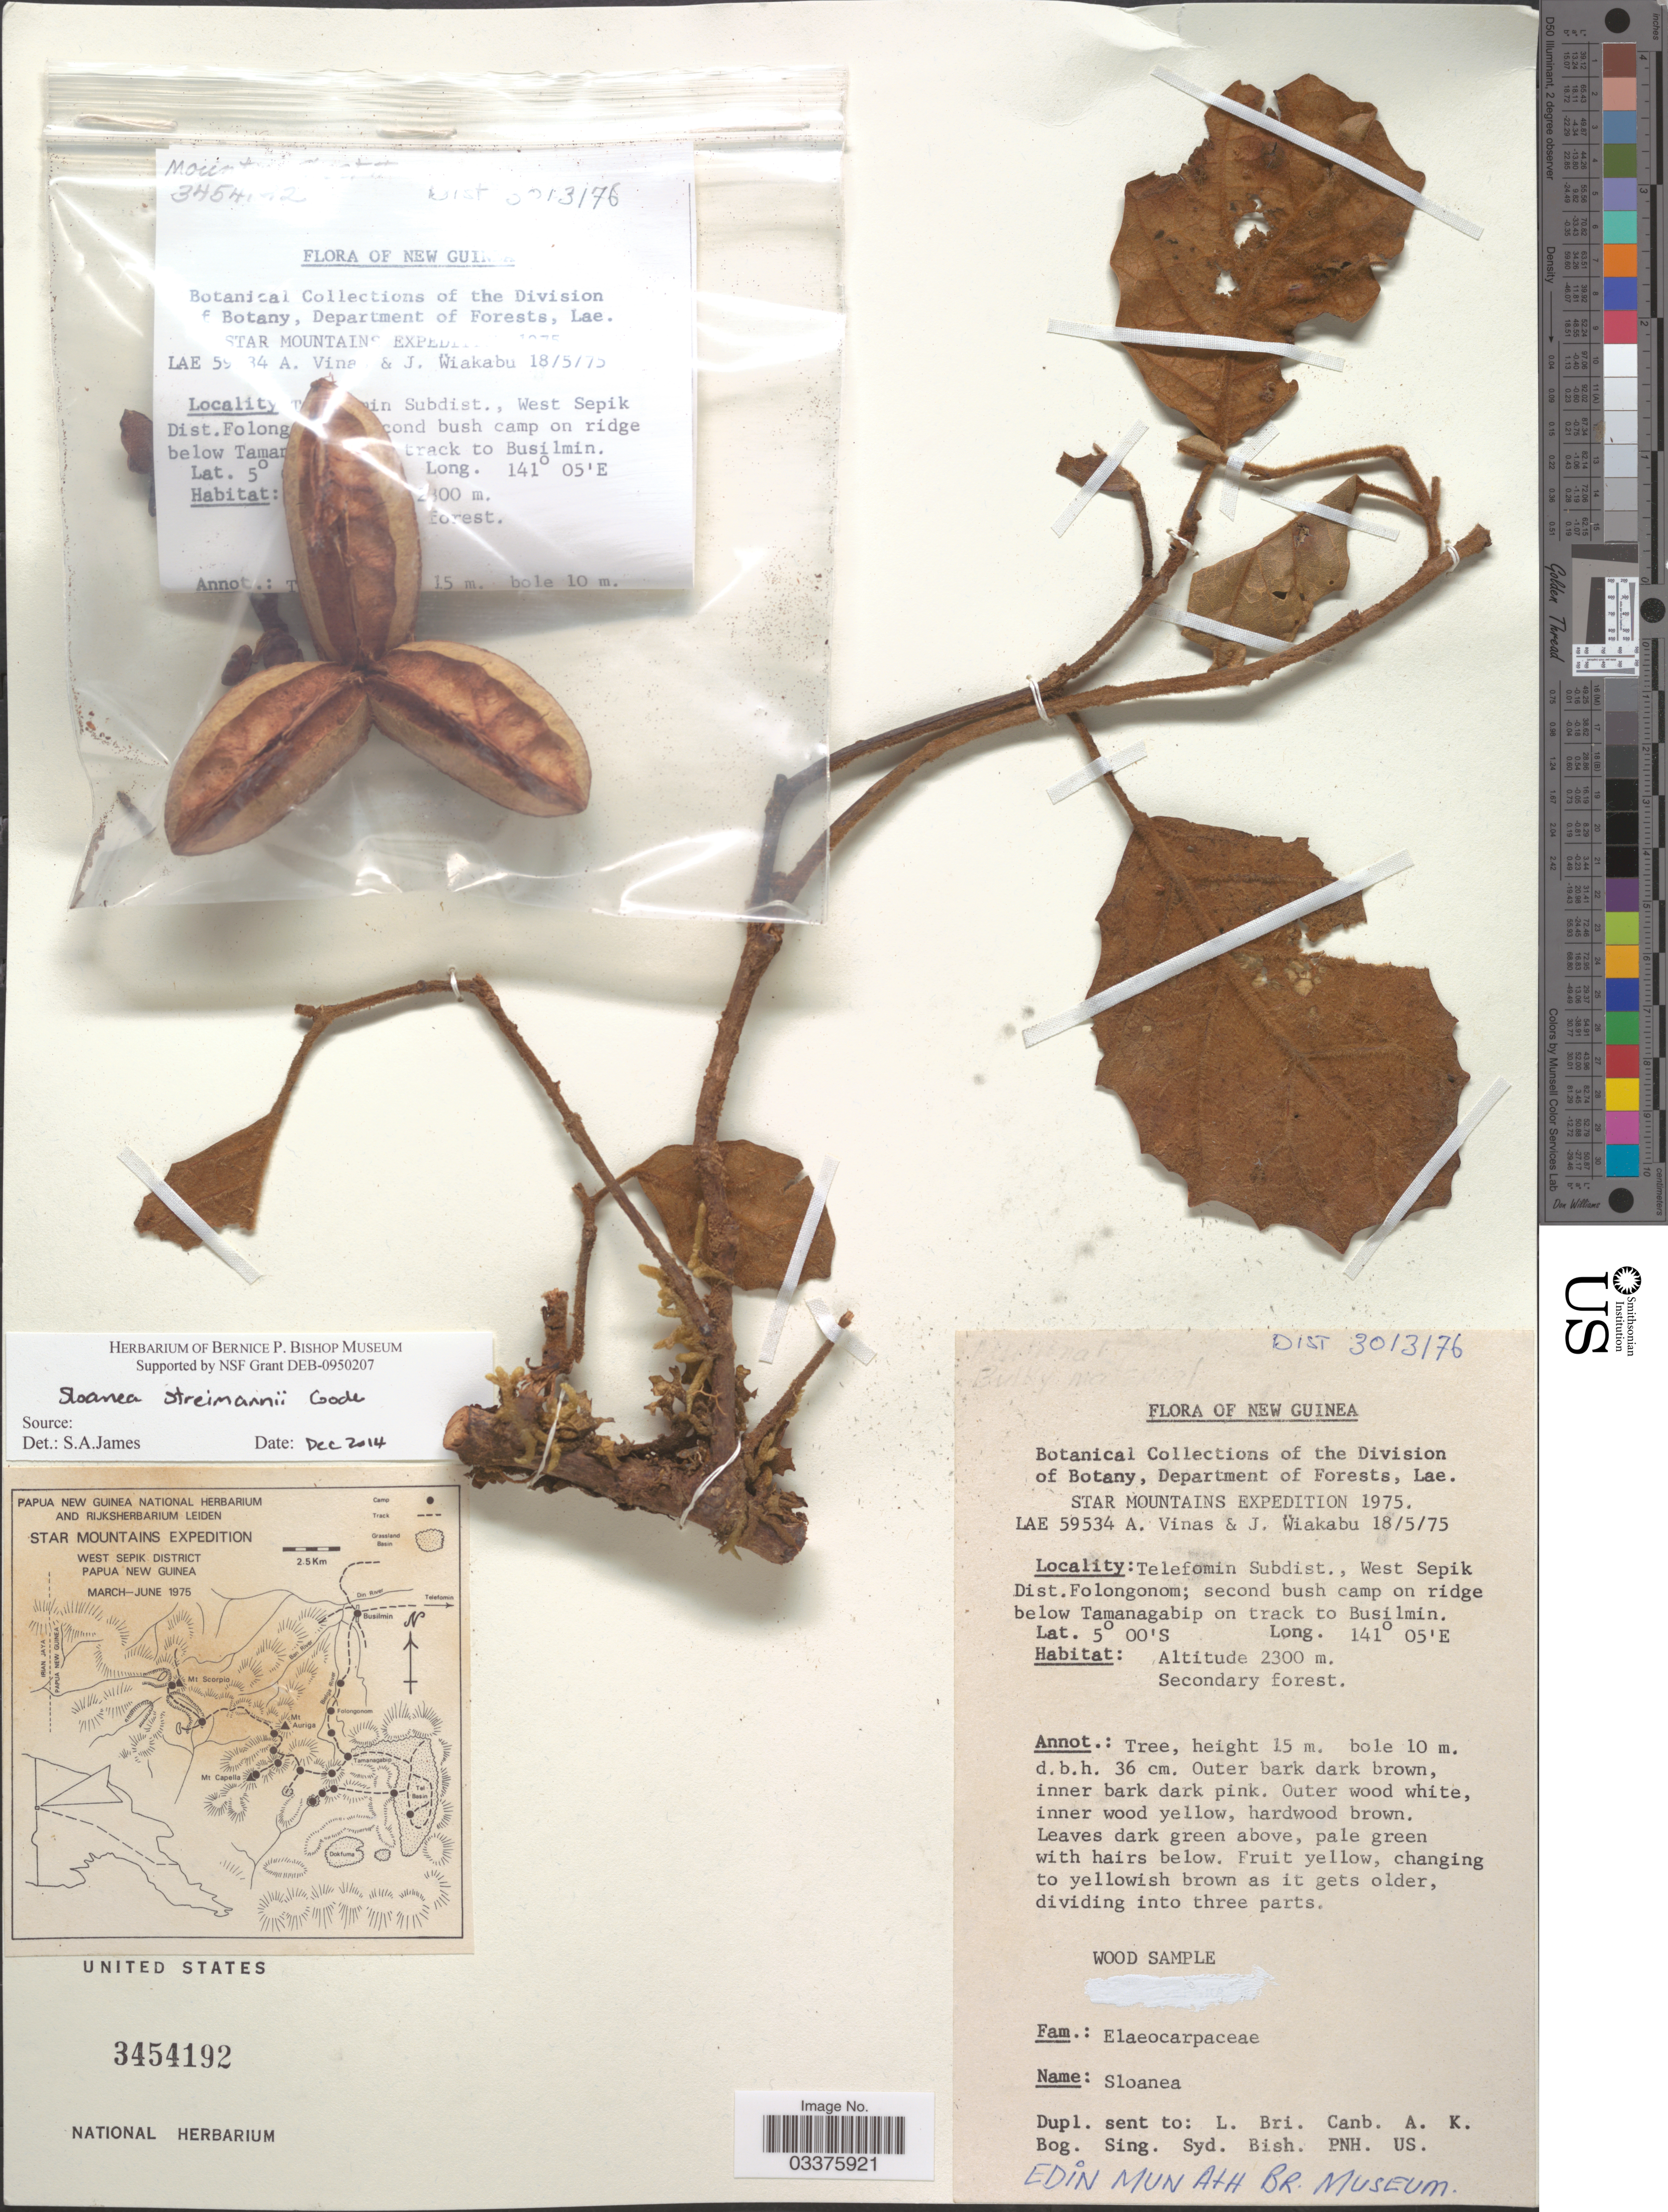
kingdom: Plantae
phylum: Tracheophyta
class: Magnoliopsida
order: Oxalidales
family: Elaeocarpaceae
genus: Sloanea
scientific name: Sloanea streinmannii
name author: Coode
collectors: A. Vinas & J. Wiakabu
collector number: LAE 59534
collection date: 1975-05-18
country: Papua New Guinea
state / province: Sandaun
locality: New Guinea. Star Mountains. Telefomin Subdist., West Sepik Dist. Folongnom; second bush camp on ridge belwo Tamanagabip on track to Busilmin.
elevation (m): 2300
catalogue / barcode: US 3454192